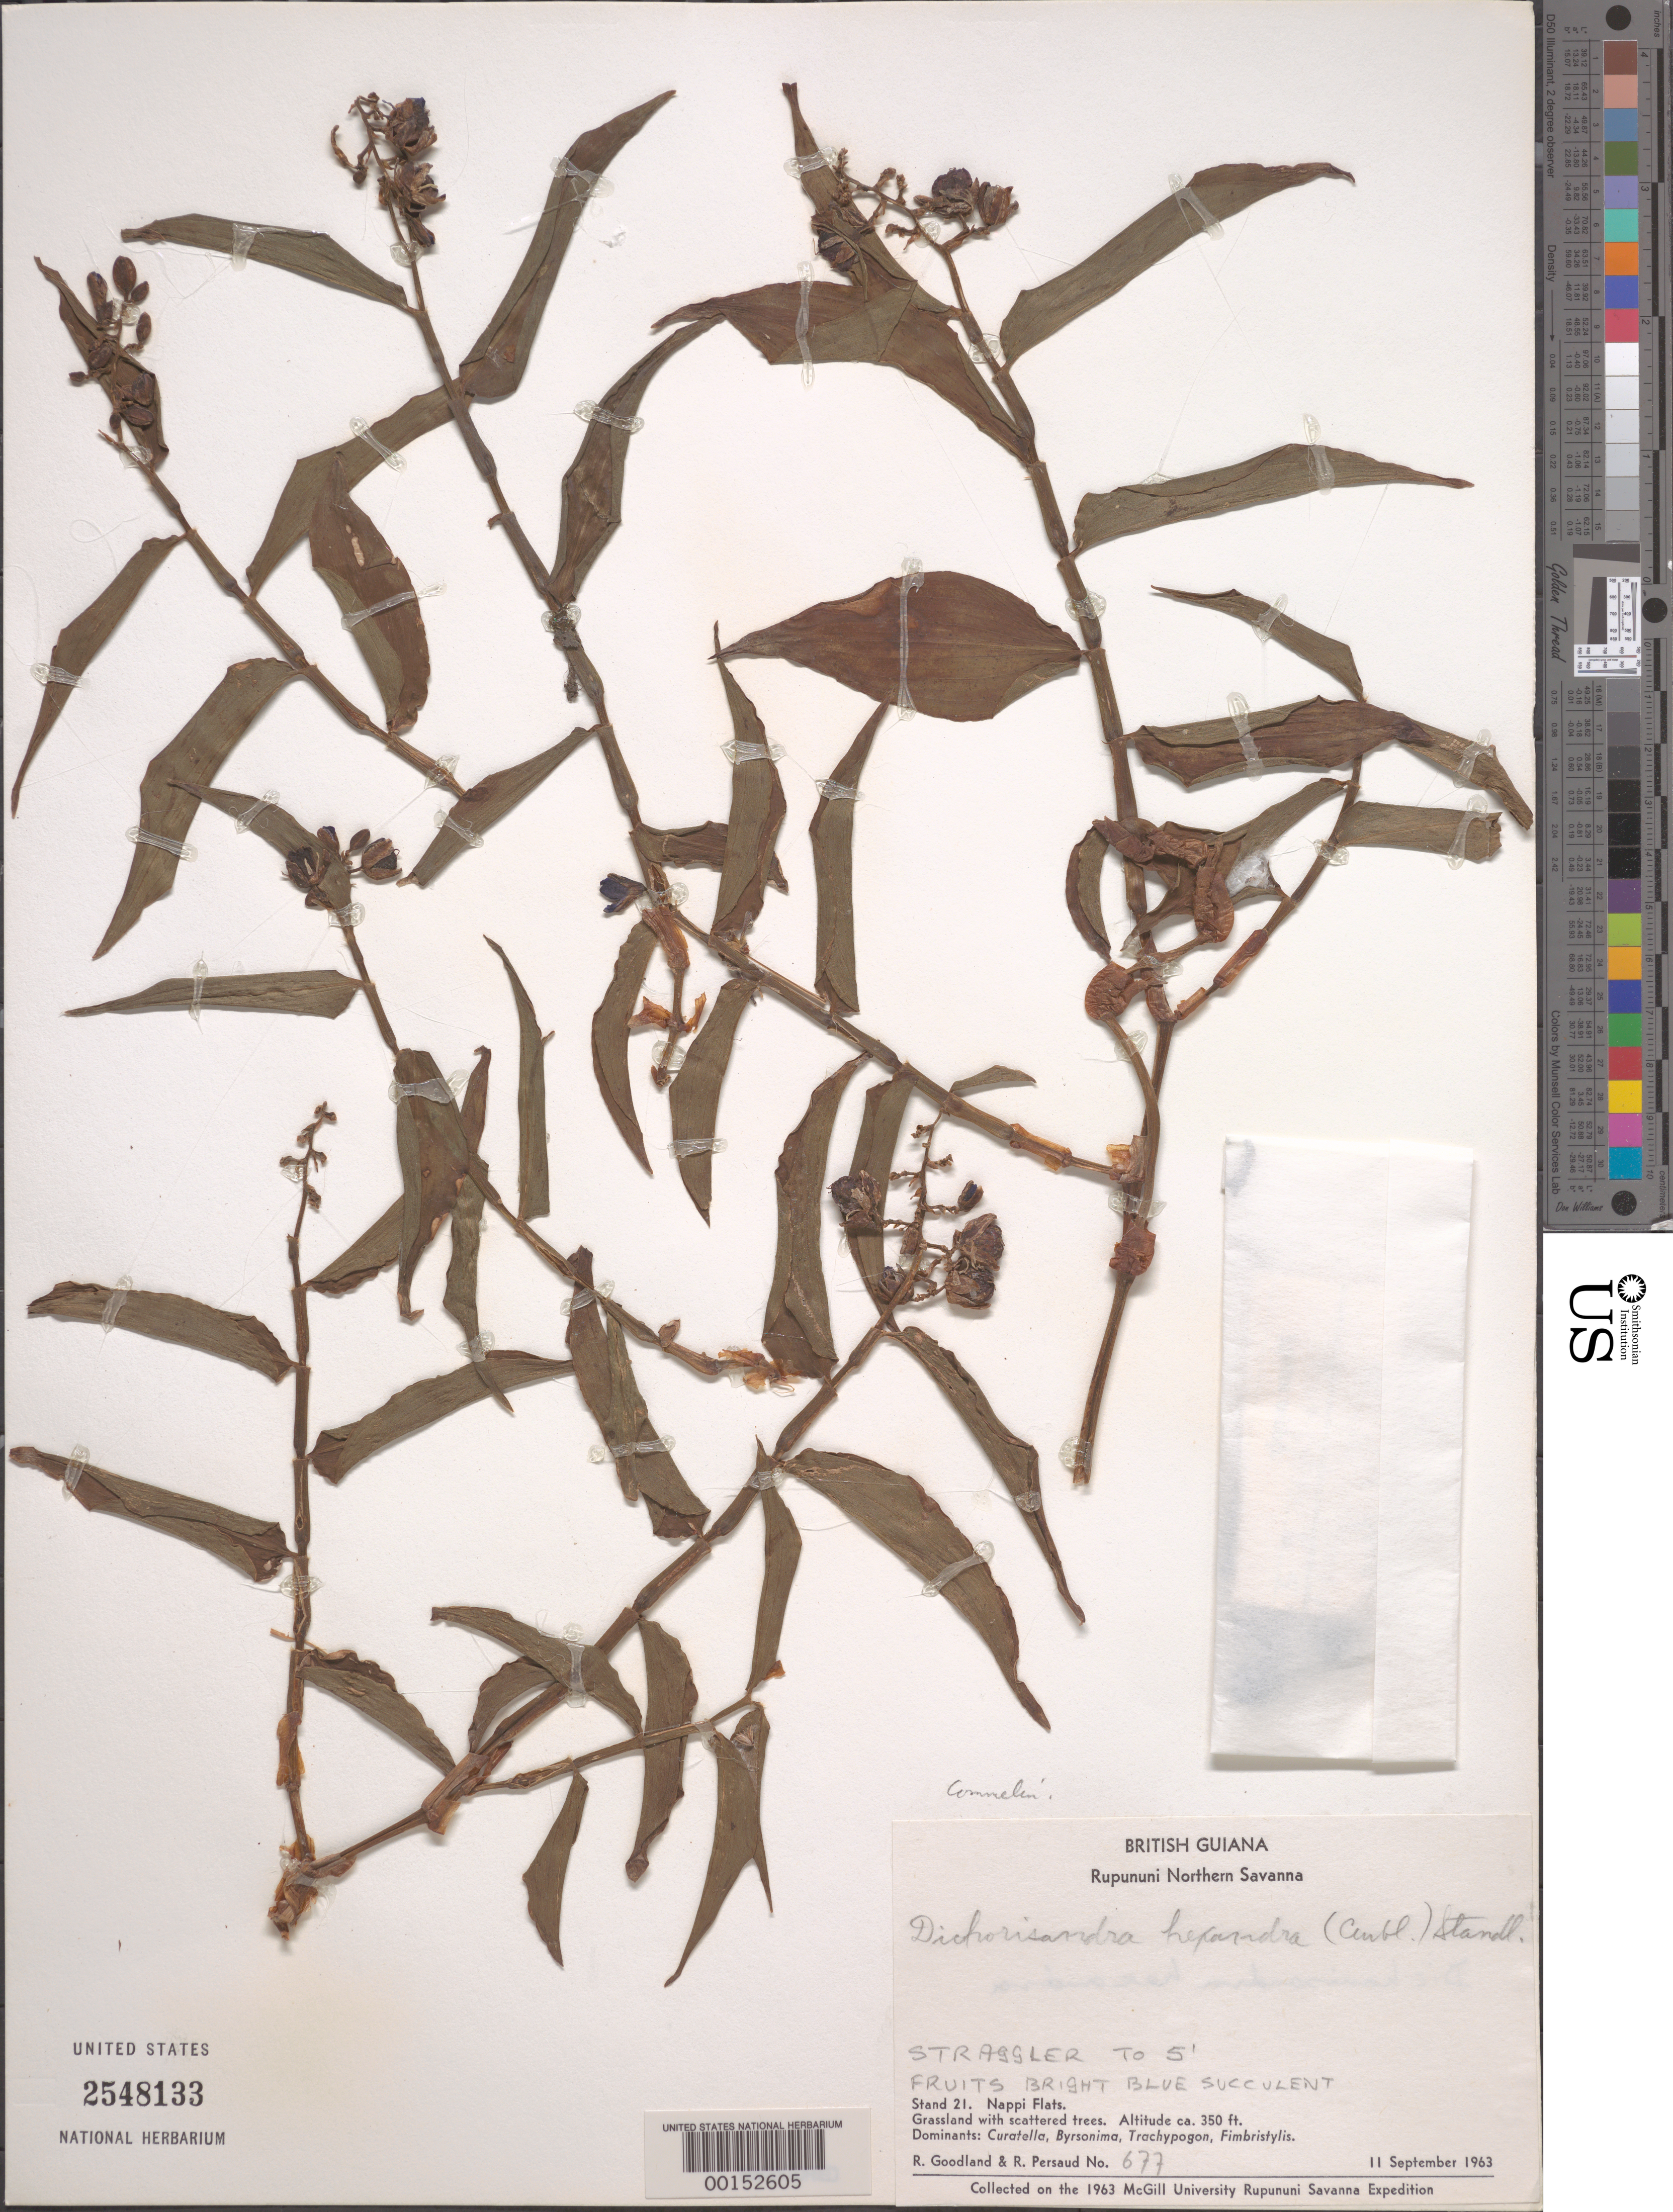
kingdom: Plantae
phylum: Tracheophyta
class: Liliopsida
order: Commelinales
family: Commelinaceae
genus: Dichorisandra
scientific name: Dichorisandra hexandra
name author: (Aubl.) Standl.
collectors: R. Goodland & R. Persaud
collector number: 677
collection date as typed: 11 Sep 1963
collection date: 1963-09-11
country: Guyana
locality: Rupununi northern savanna; nappi flats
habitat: Grassland with scattered trees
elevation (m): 107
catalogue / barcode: US 2548133